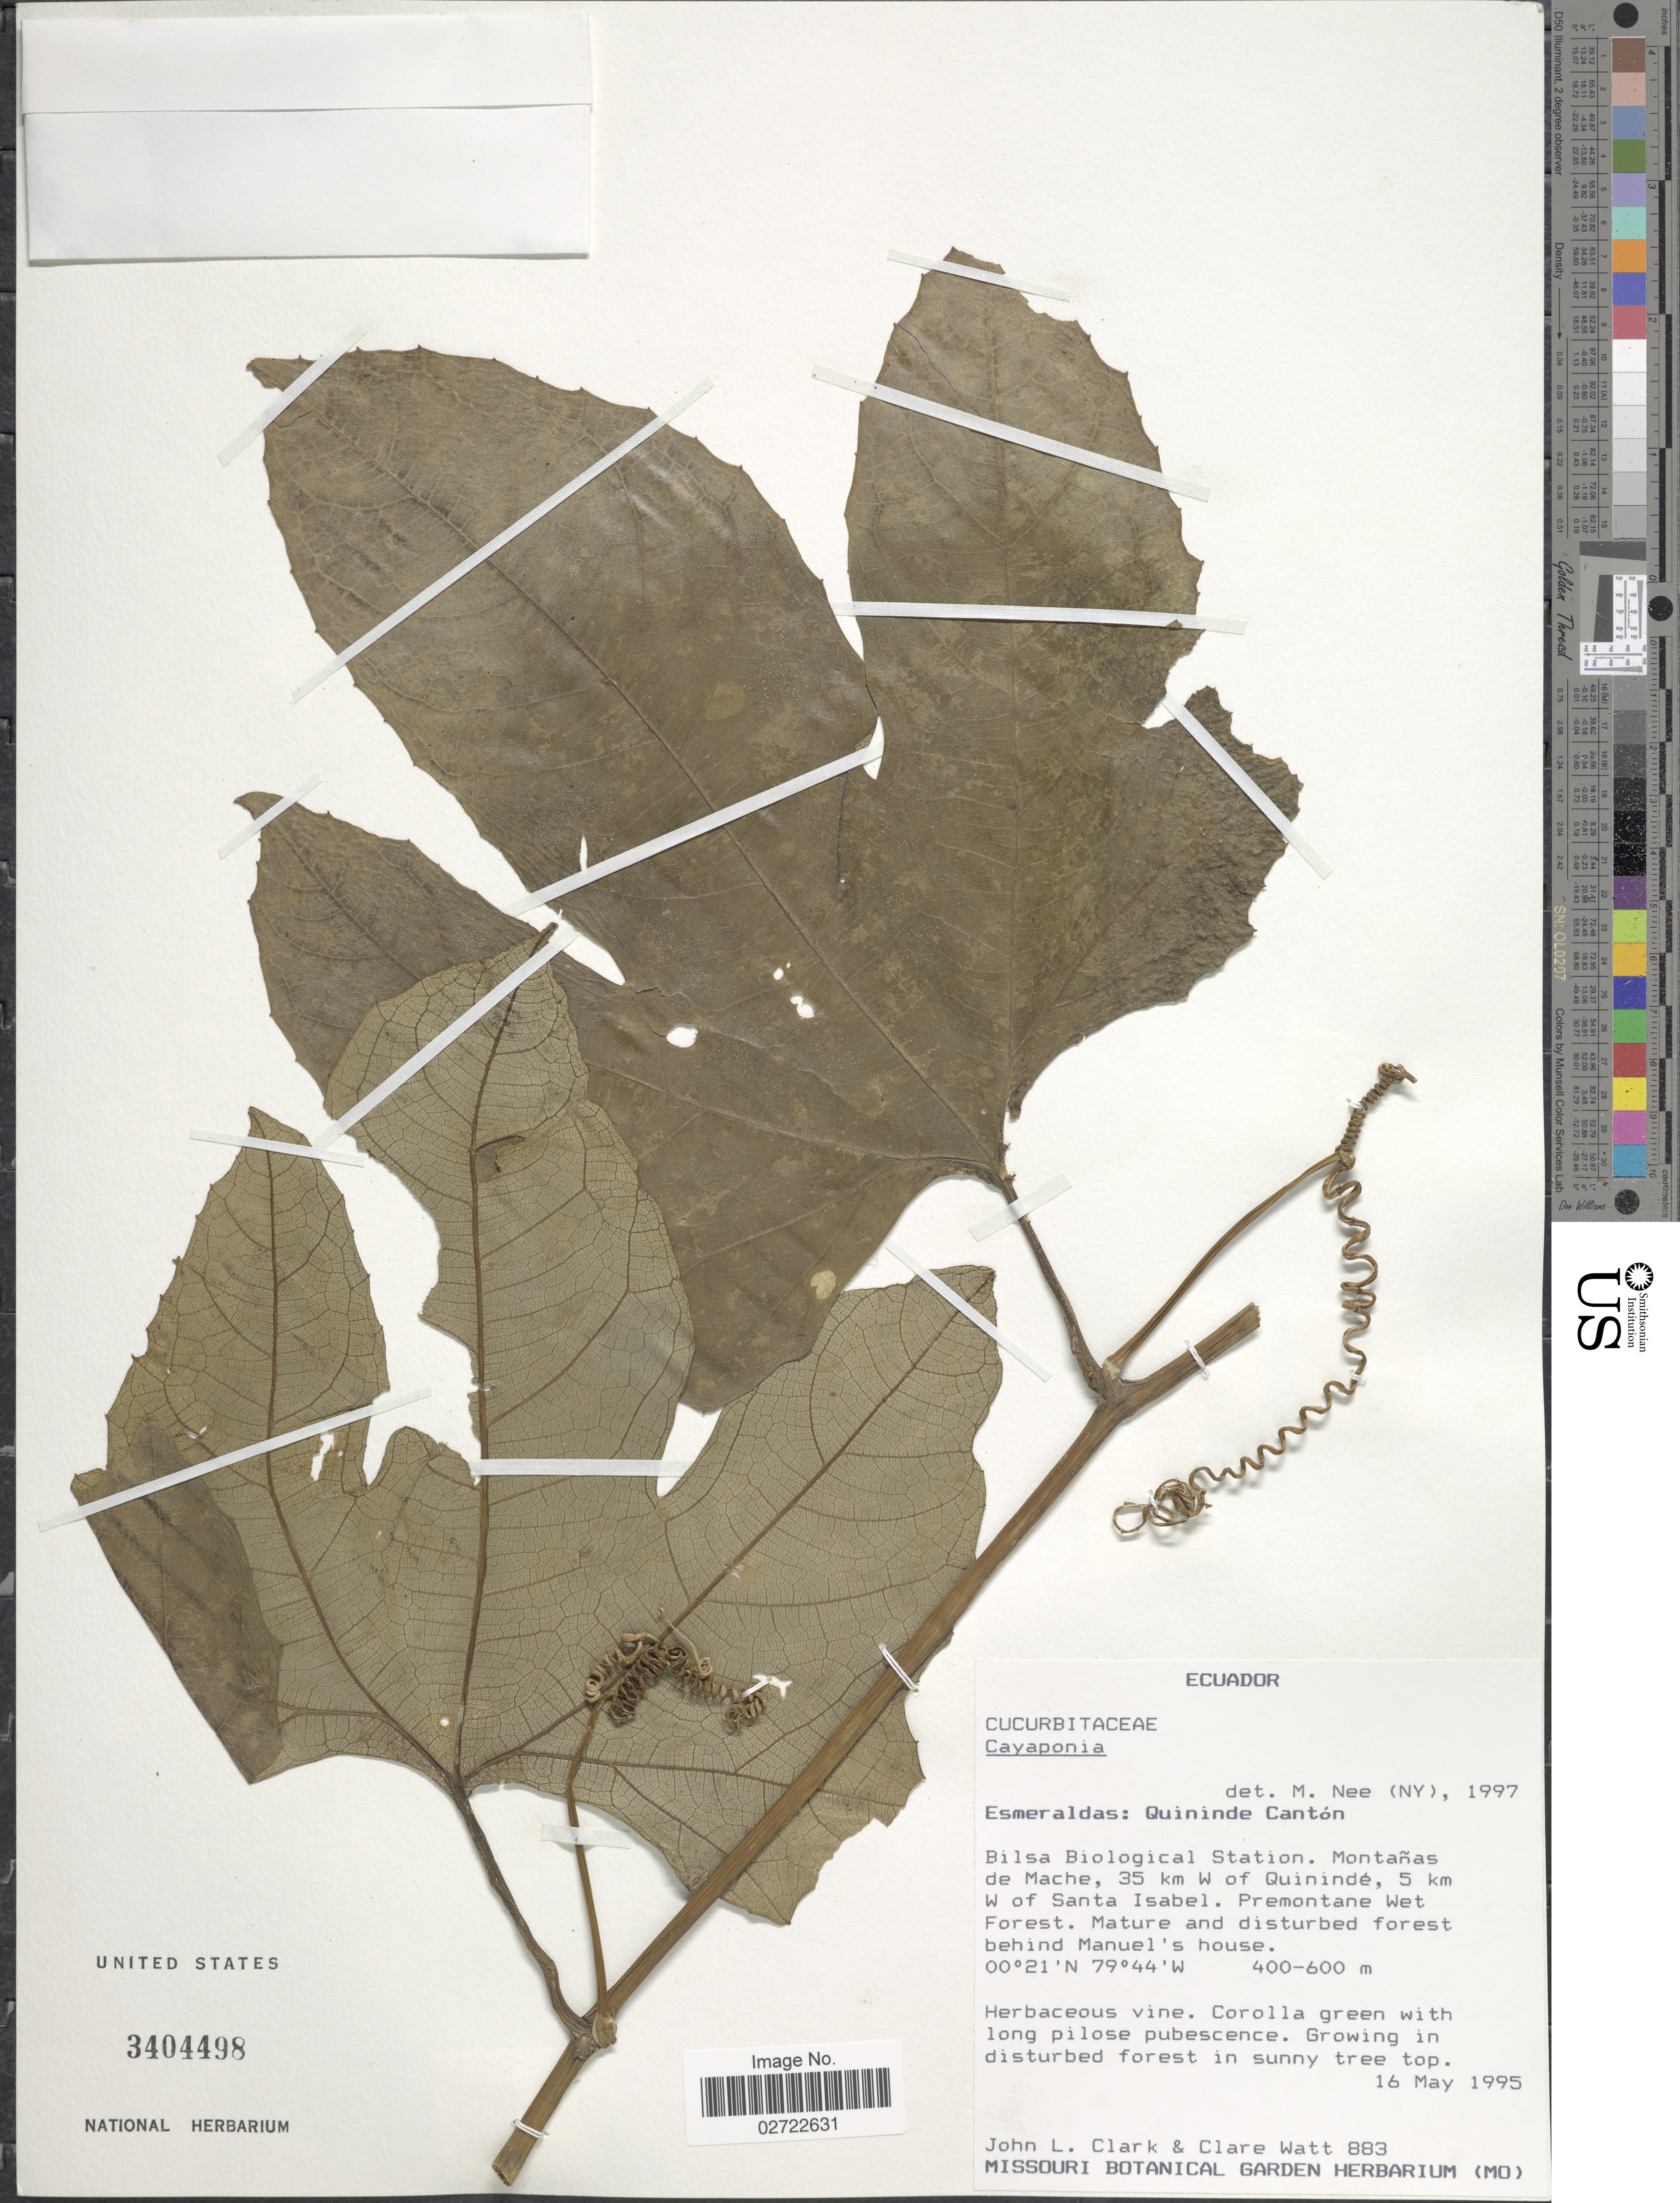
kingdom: Plantae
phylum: Tracheophyta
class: Magnoliopsida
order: Cucurbitales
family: Cucurbitaceae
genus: Cayaponia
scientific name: Cayaponia cruegeri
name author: (Naudin) Cogn.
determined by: Nee, Michael H.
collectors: J. L. Clark & C. Watt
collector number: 883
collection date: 1995-05-16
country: Ecuador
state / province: Esmeraldas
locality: Quininde Canton. Bilsa Biological Station. Montanas de Mache, 35 km W of Quininde, 5 km W of Santa Isabel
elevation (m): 400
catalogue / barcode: US 3404498